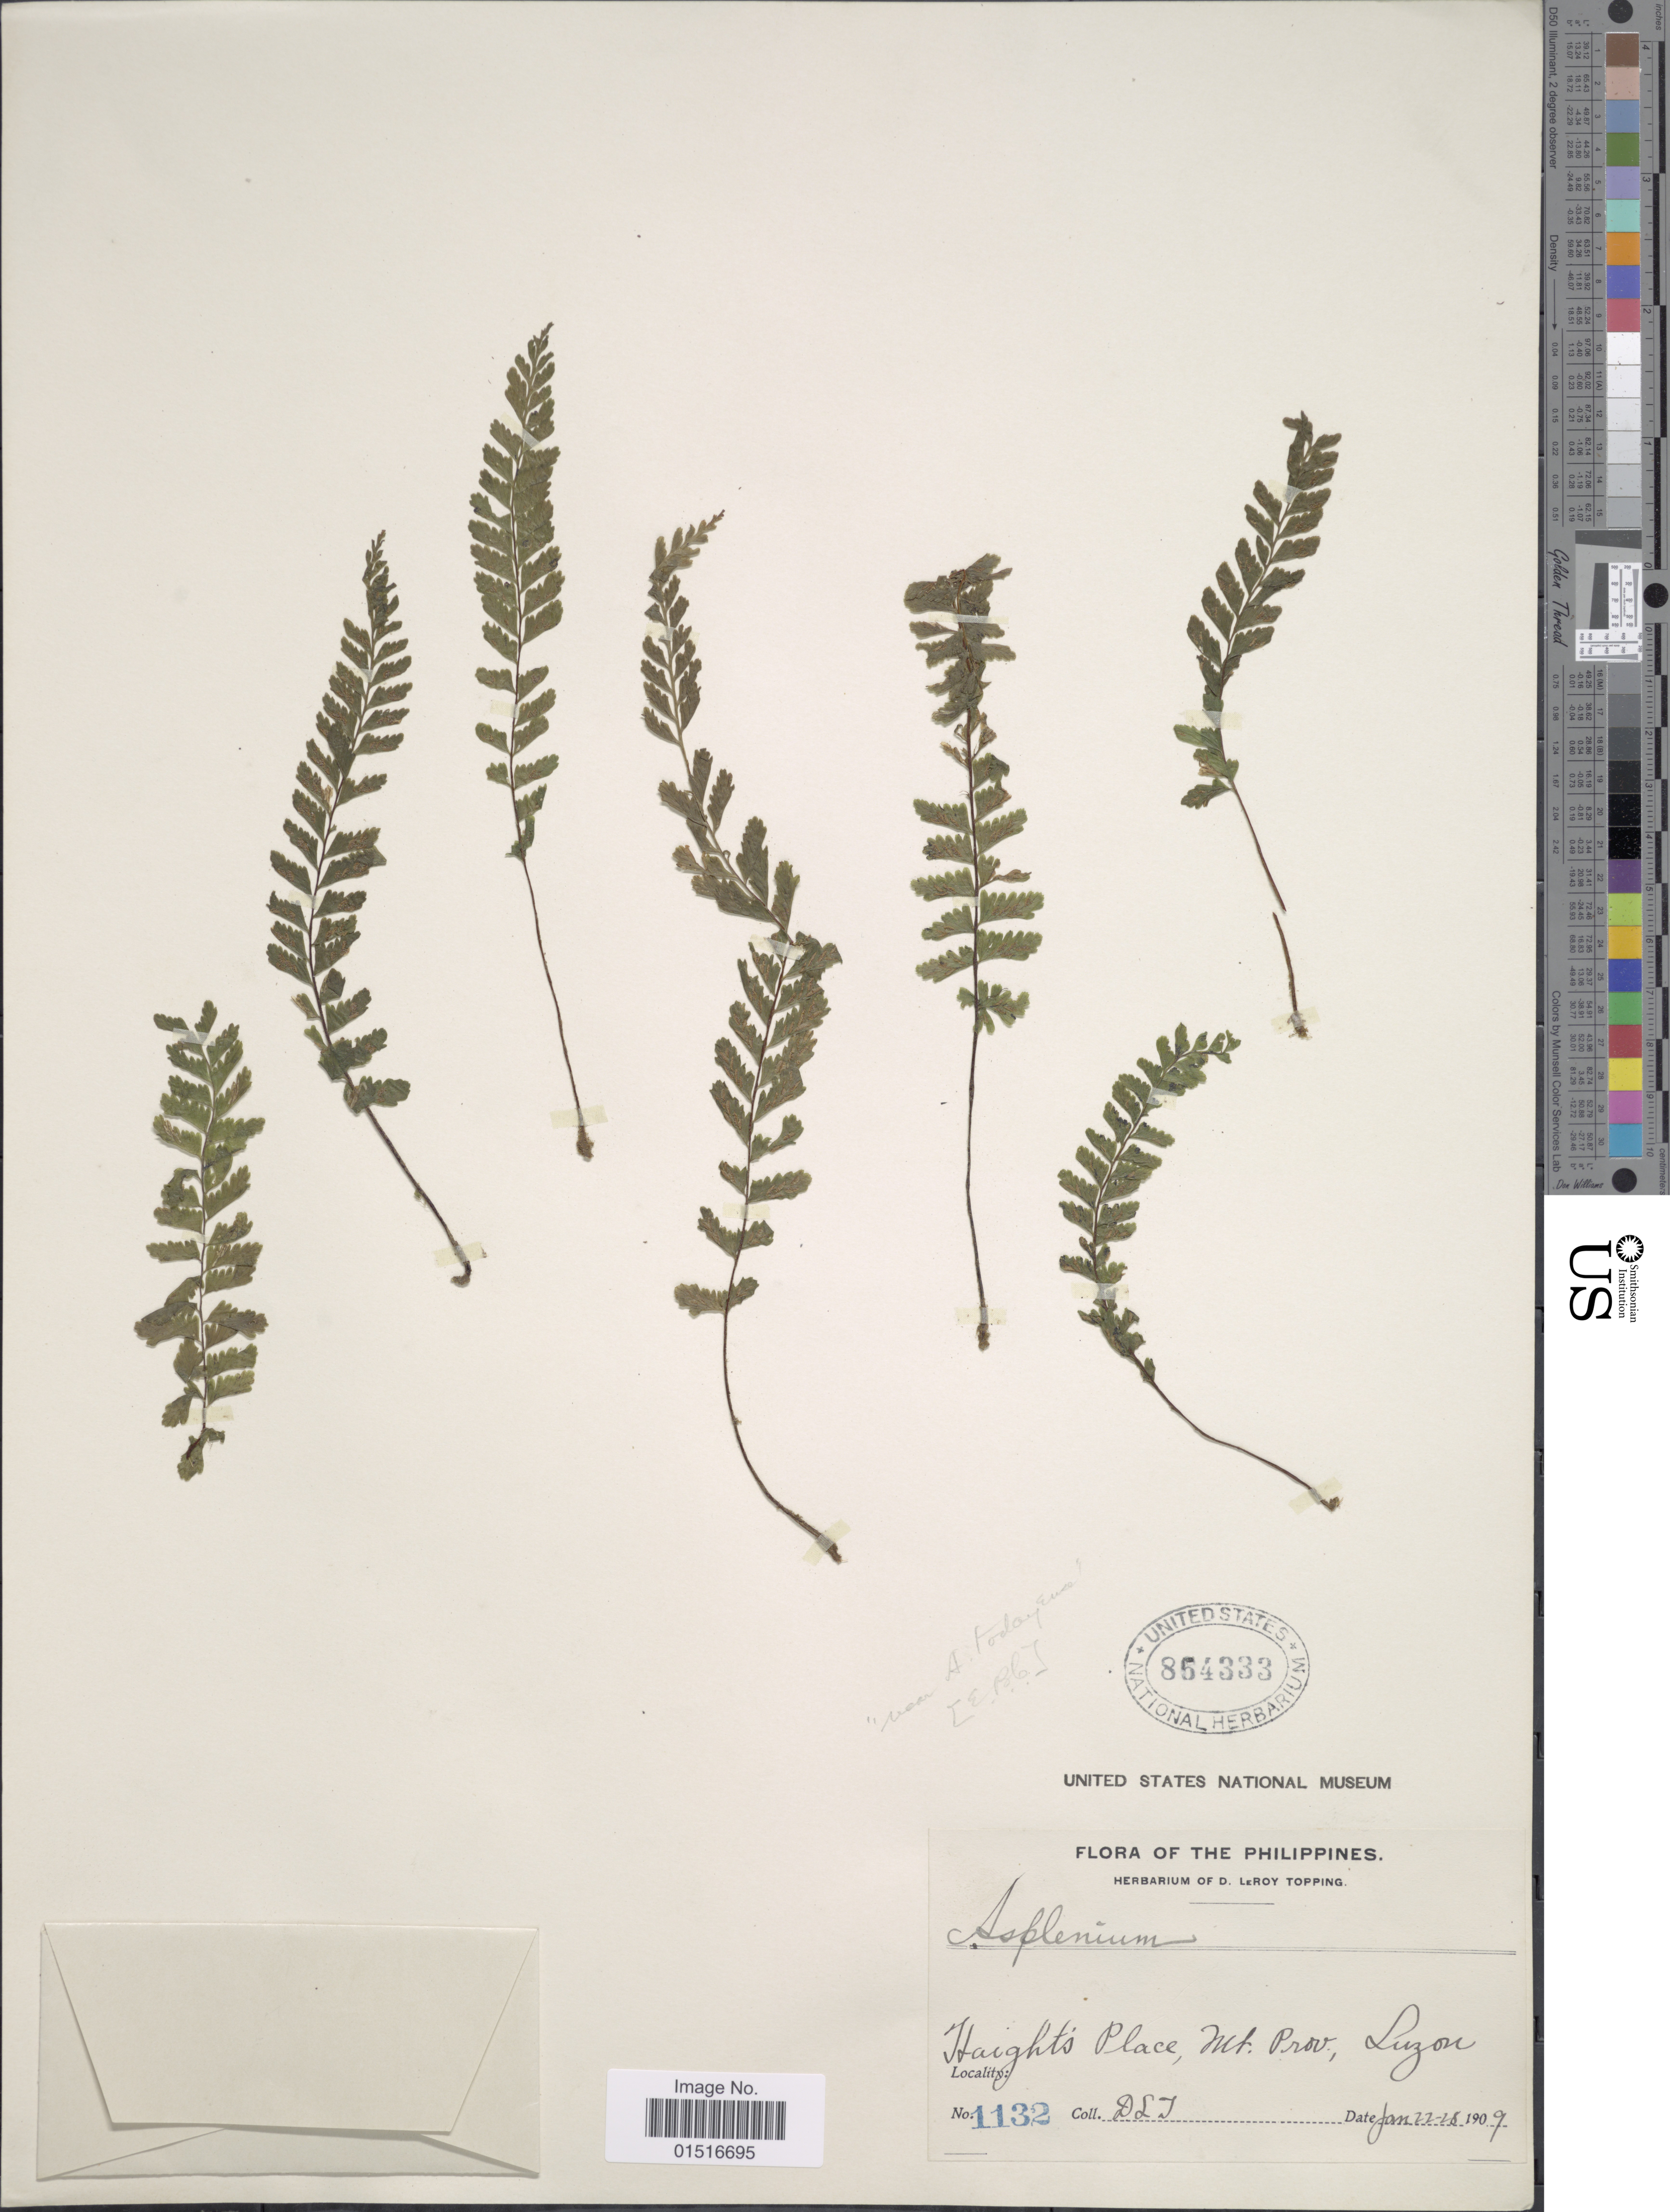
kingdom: Plantae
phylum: Tracheophyta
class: Polypodiopsida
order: Polypodiales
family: Aspleniaceae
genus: Asplenium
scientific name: Asplenium ofeliae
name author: Salgado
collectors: D. L. Topping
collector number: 1132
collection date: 1909-01-22/1909-01-28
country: Philippines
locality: Haights Place, Mt. Prov. Luzon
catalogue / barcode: US 854333